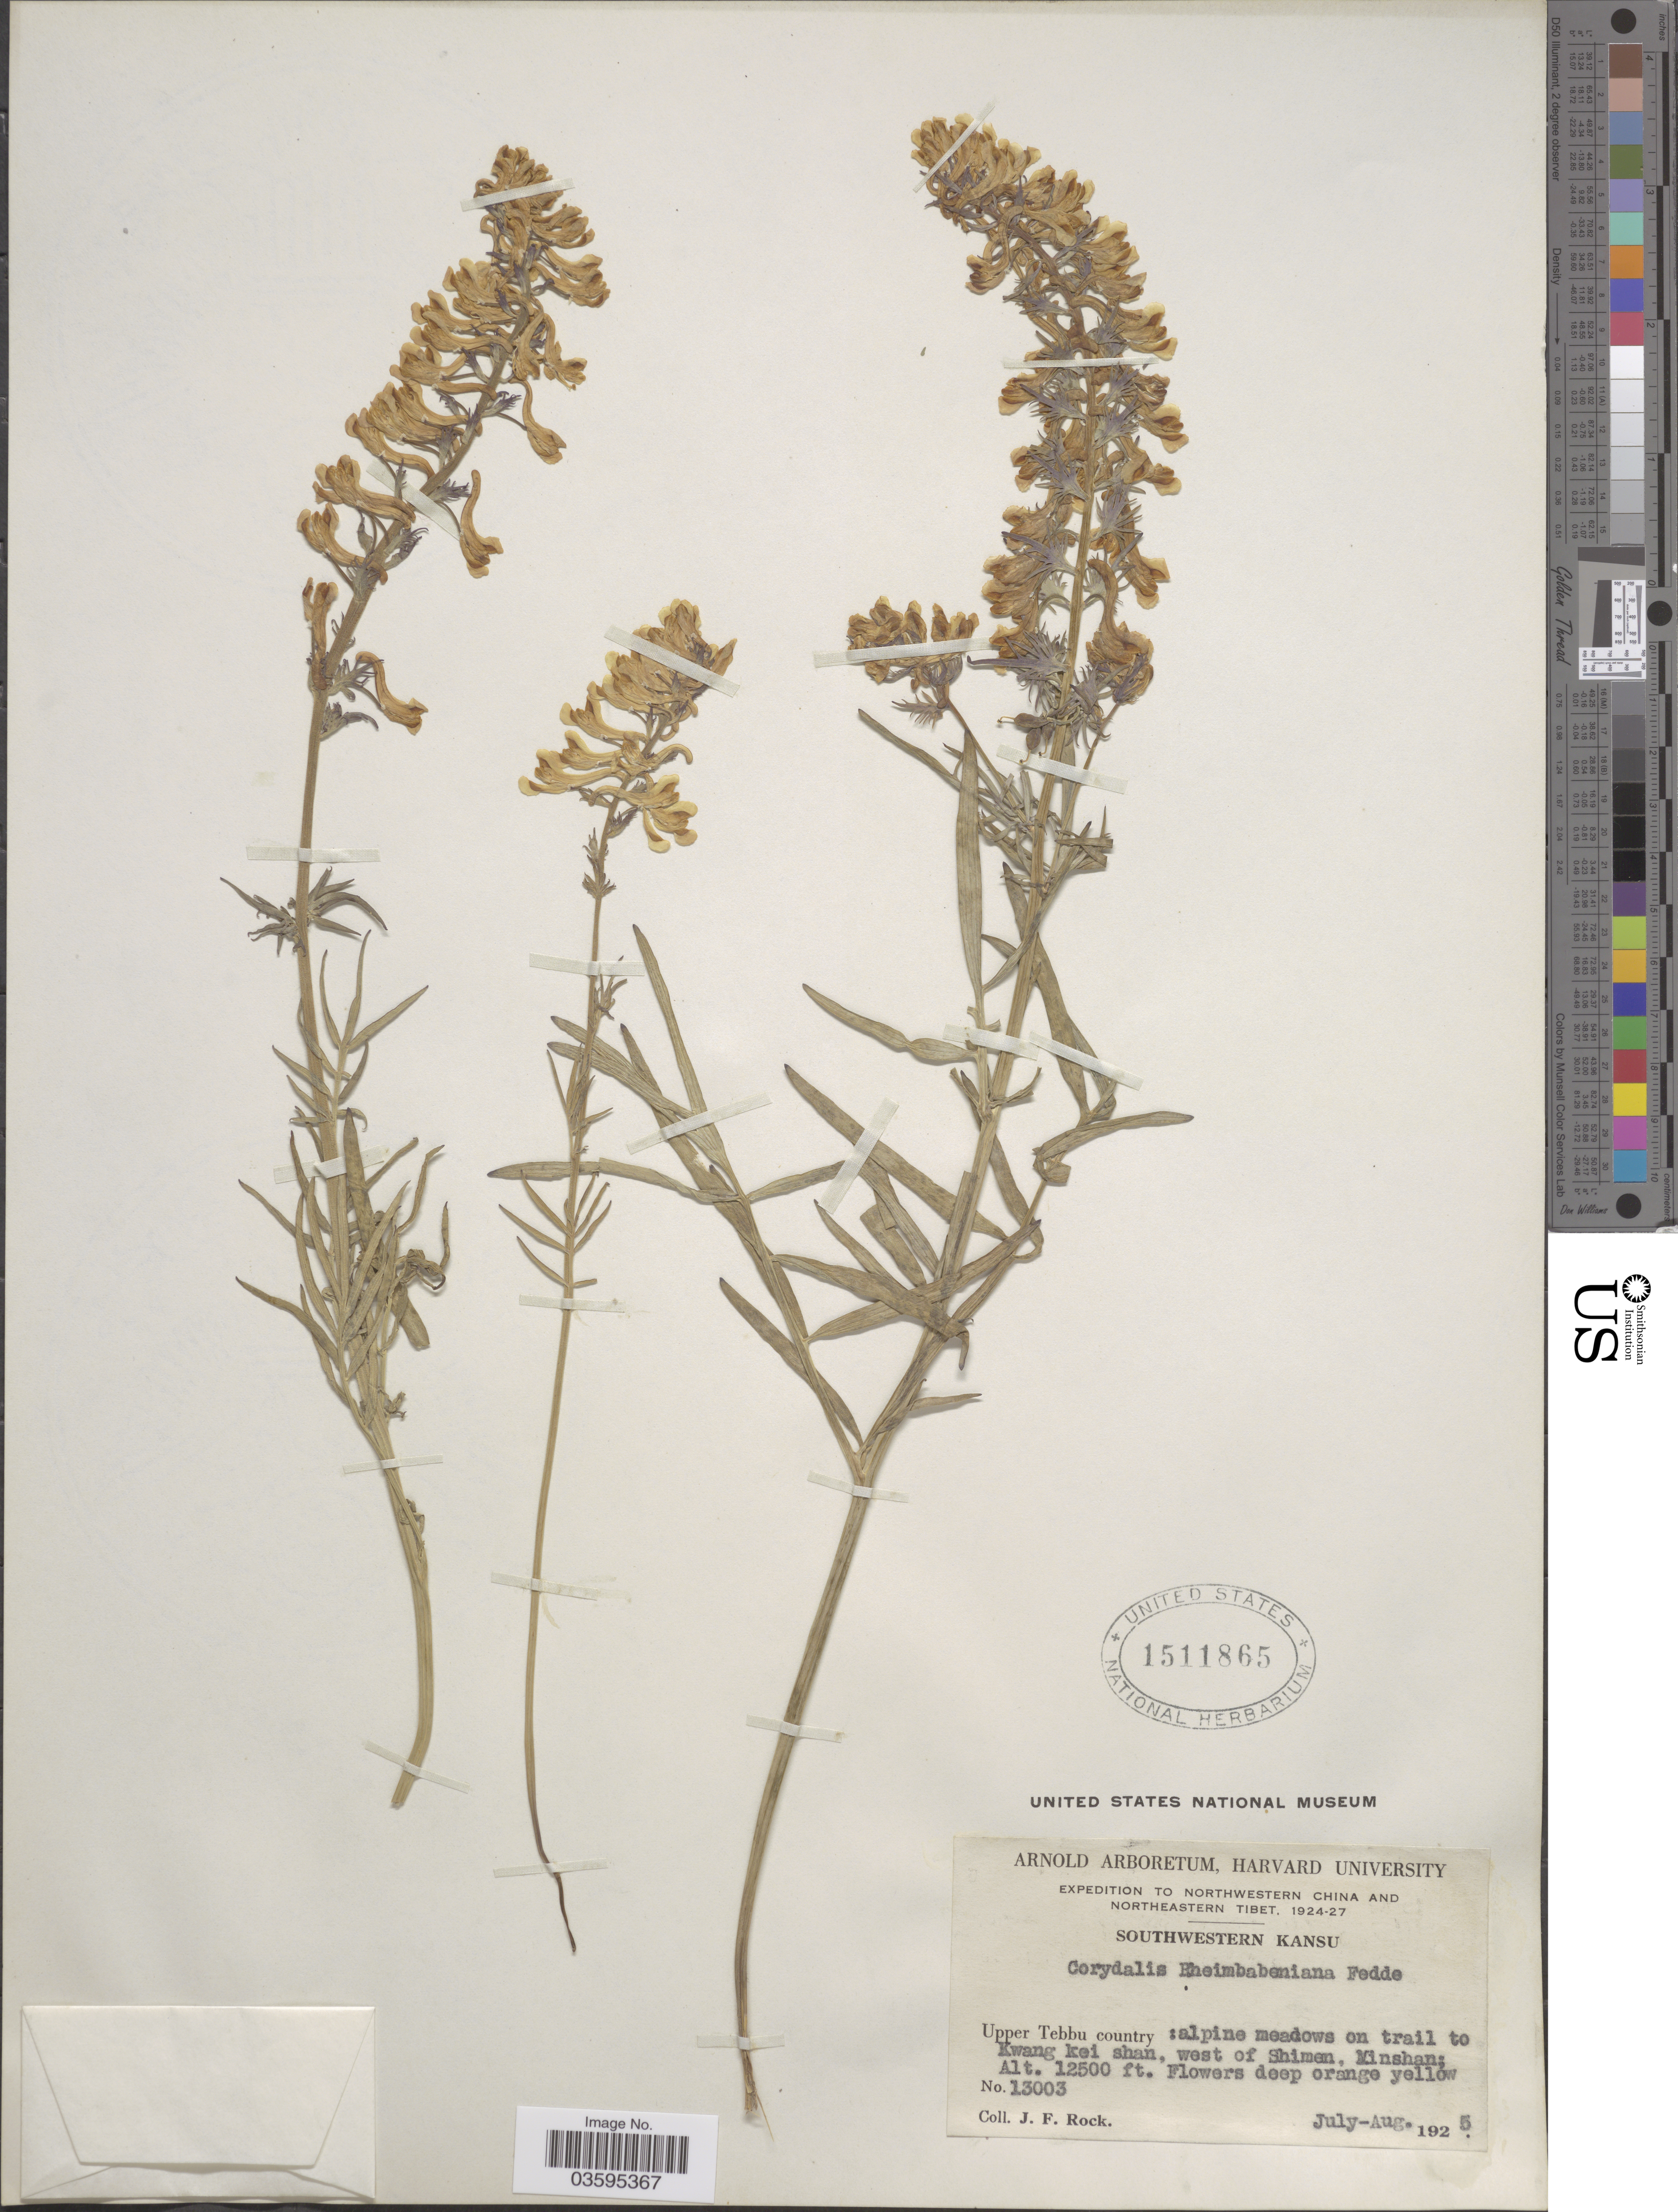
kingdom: Plantae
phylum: Tracheophyta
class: Magnoliopsida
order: Ranunculales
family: Papaveraceae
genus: Corydalis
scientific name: Corydalis rheinbabeniana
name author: Fedde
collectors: J. Rock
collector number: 13003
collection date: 1925-07/1925-08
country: China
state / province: Gansu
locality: Northwestern China. Southwestern Kansu. Upper Tebbu country: alpine meadows on trail to Kwang kei shan, west of Shimen, Minshan.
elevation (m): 3810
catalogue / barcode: US 1511865